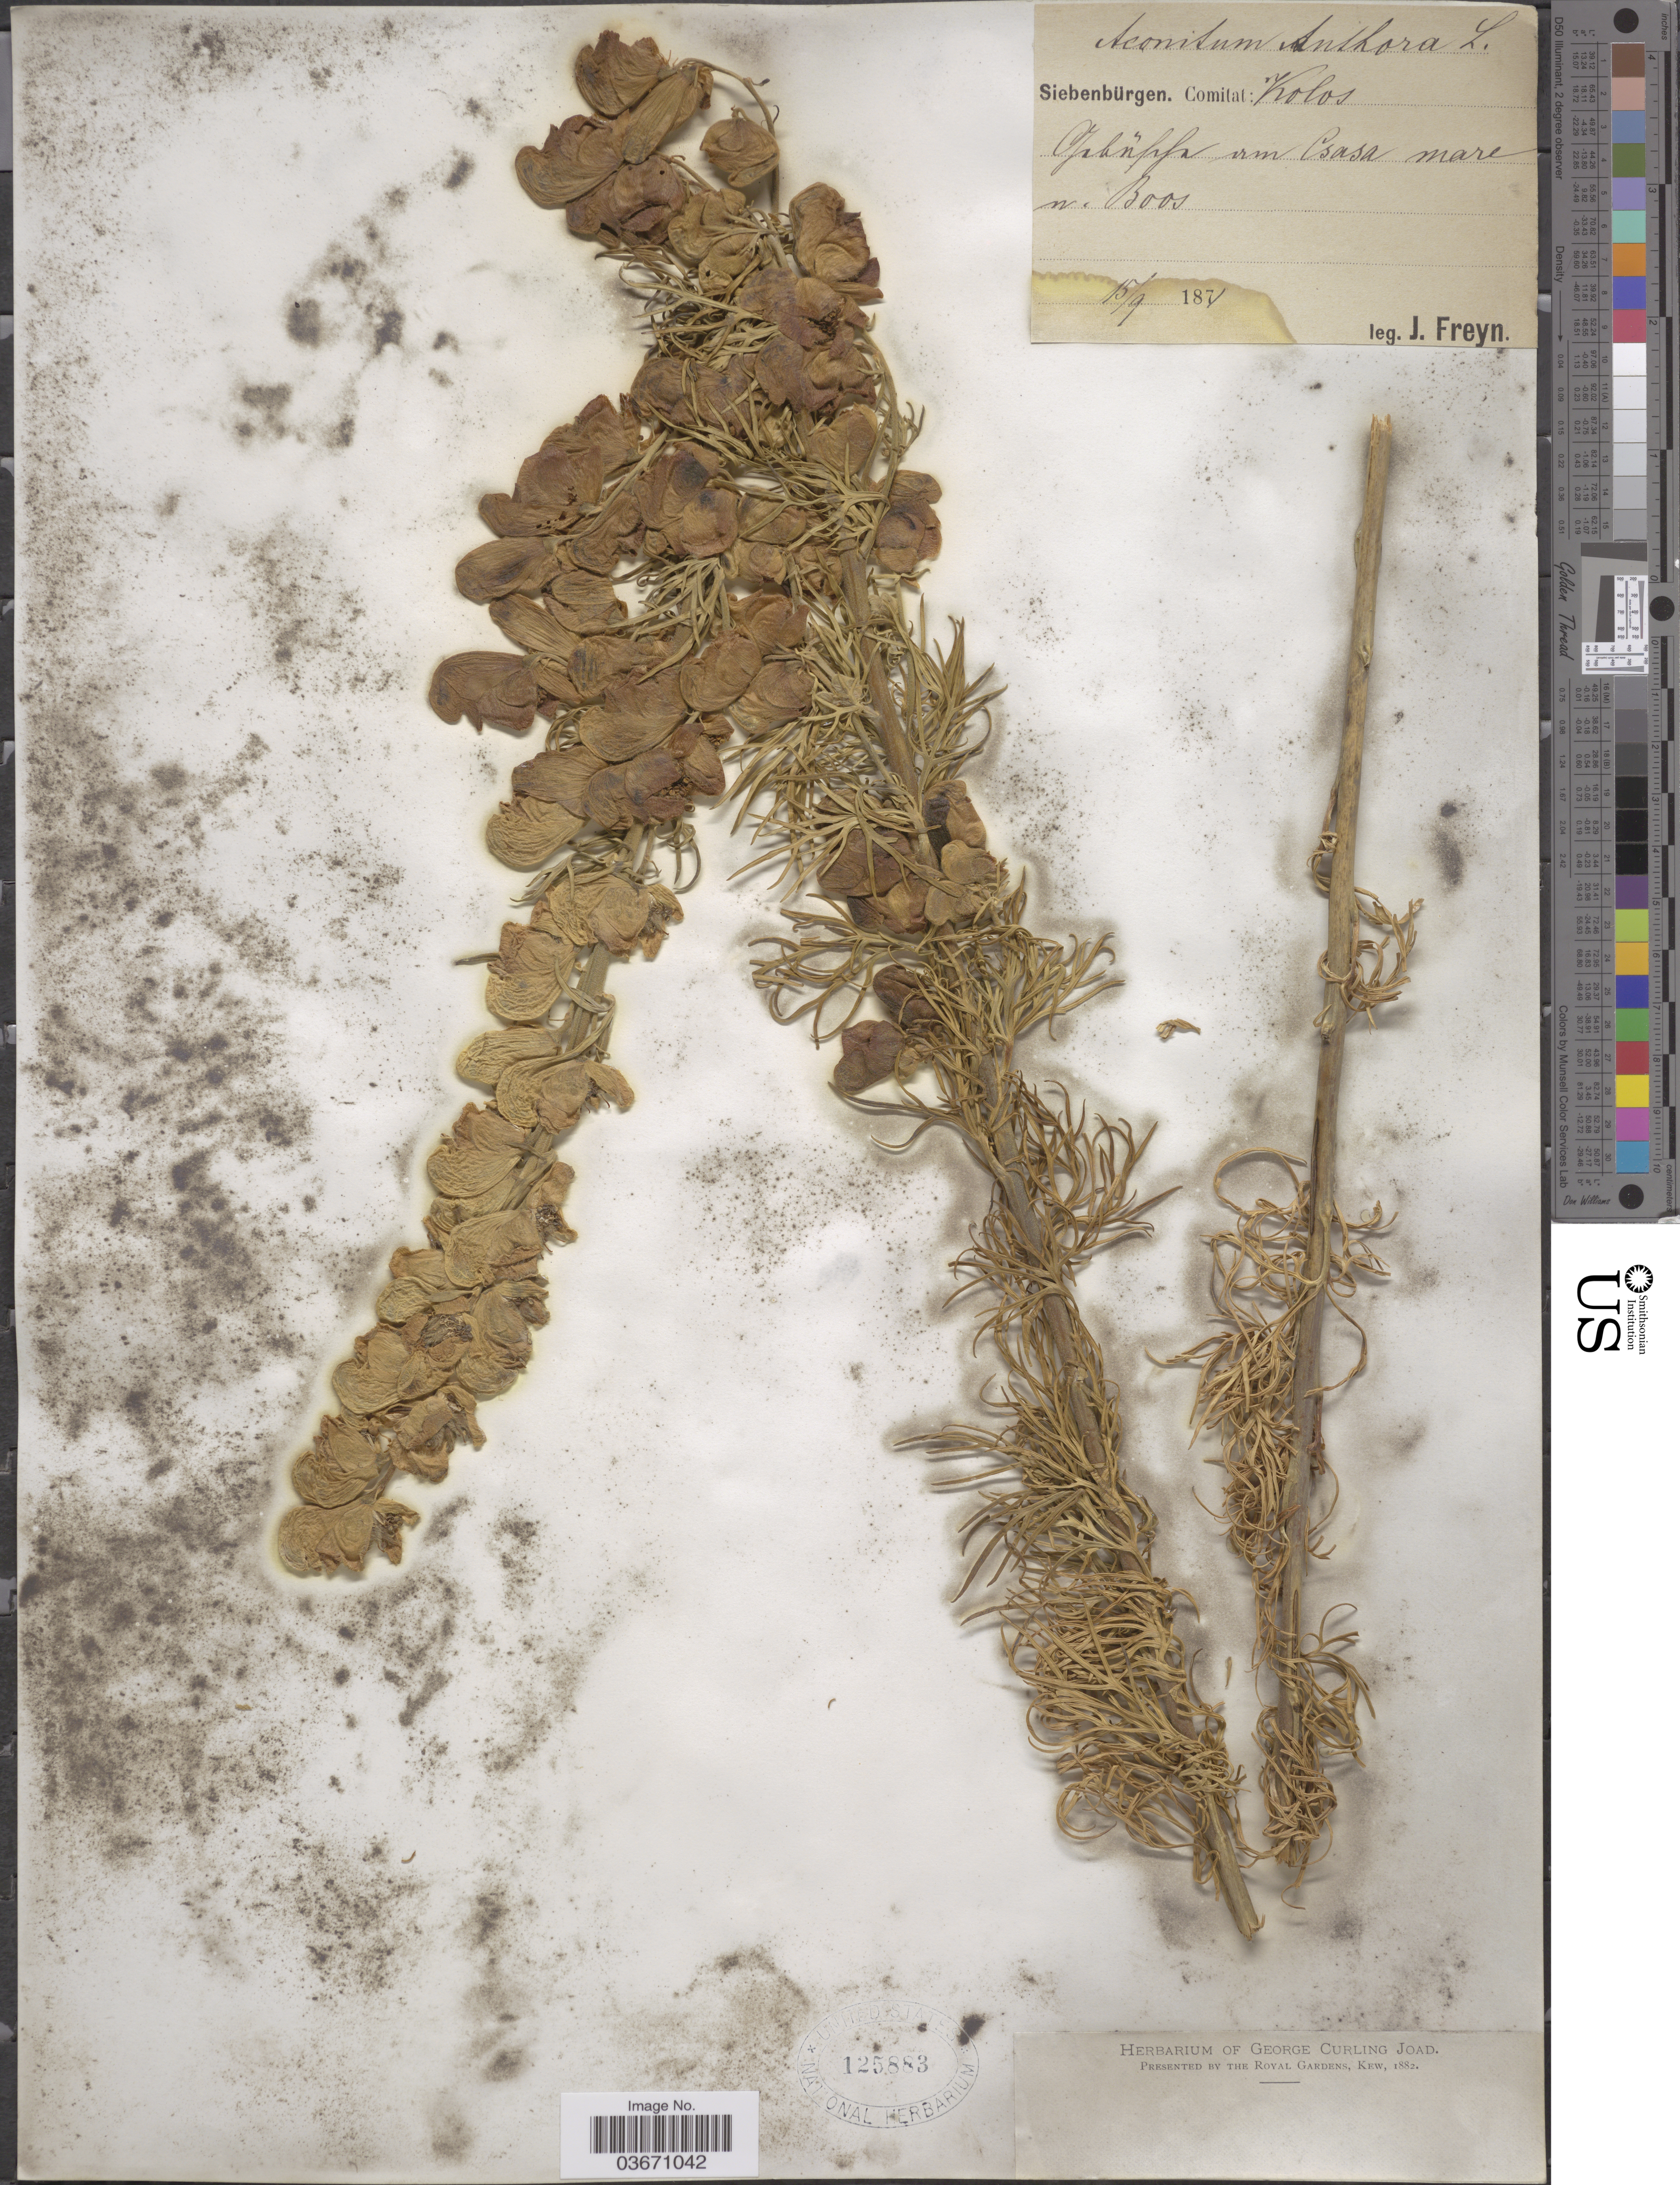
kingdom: Plantae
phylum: Tracheophyta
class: Magnoliopsida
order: Ranunculales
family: Ranunculaceae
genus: Aconitum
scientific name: Aconitum anthora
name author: L.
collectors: J. Freyn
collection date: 1871-09-15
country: Romania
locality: Siebenbürgen. Comitat: Kolos. Gibnfifn urm Csasa mare n. Boos. [interpreted]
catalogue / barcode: US 125883